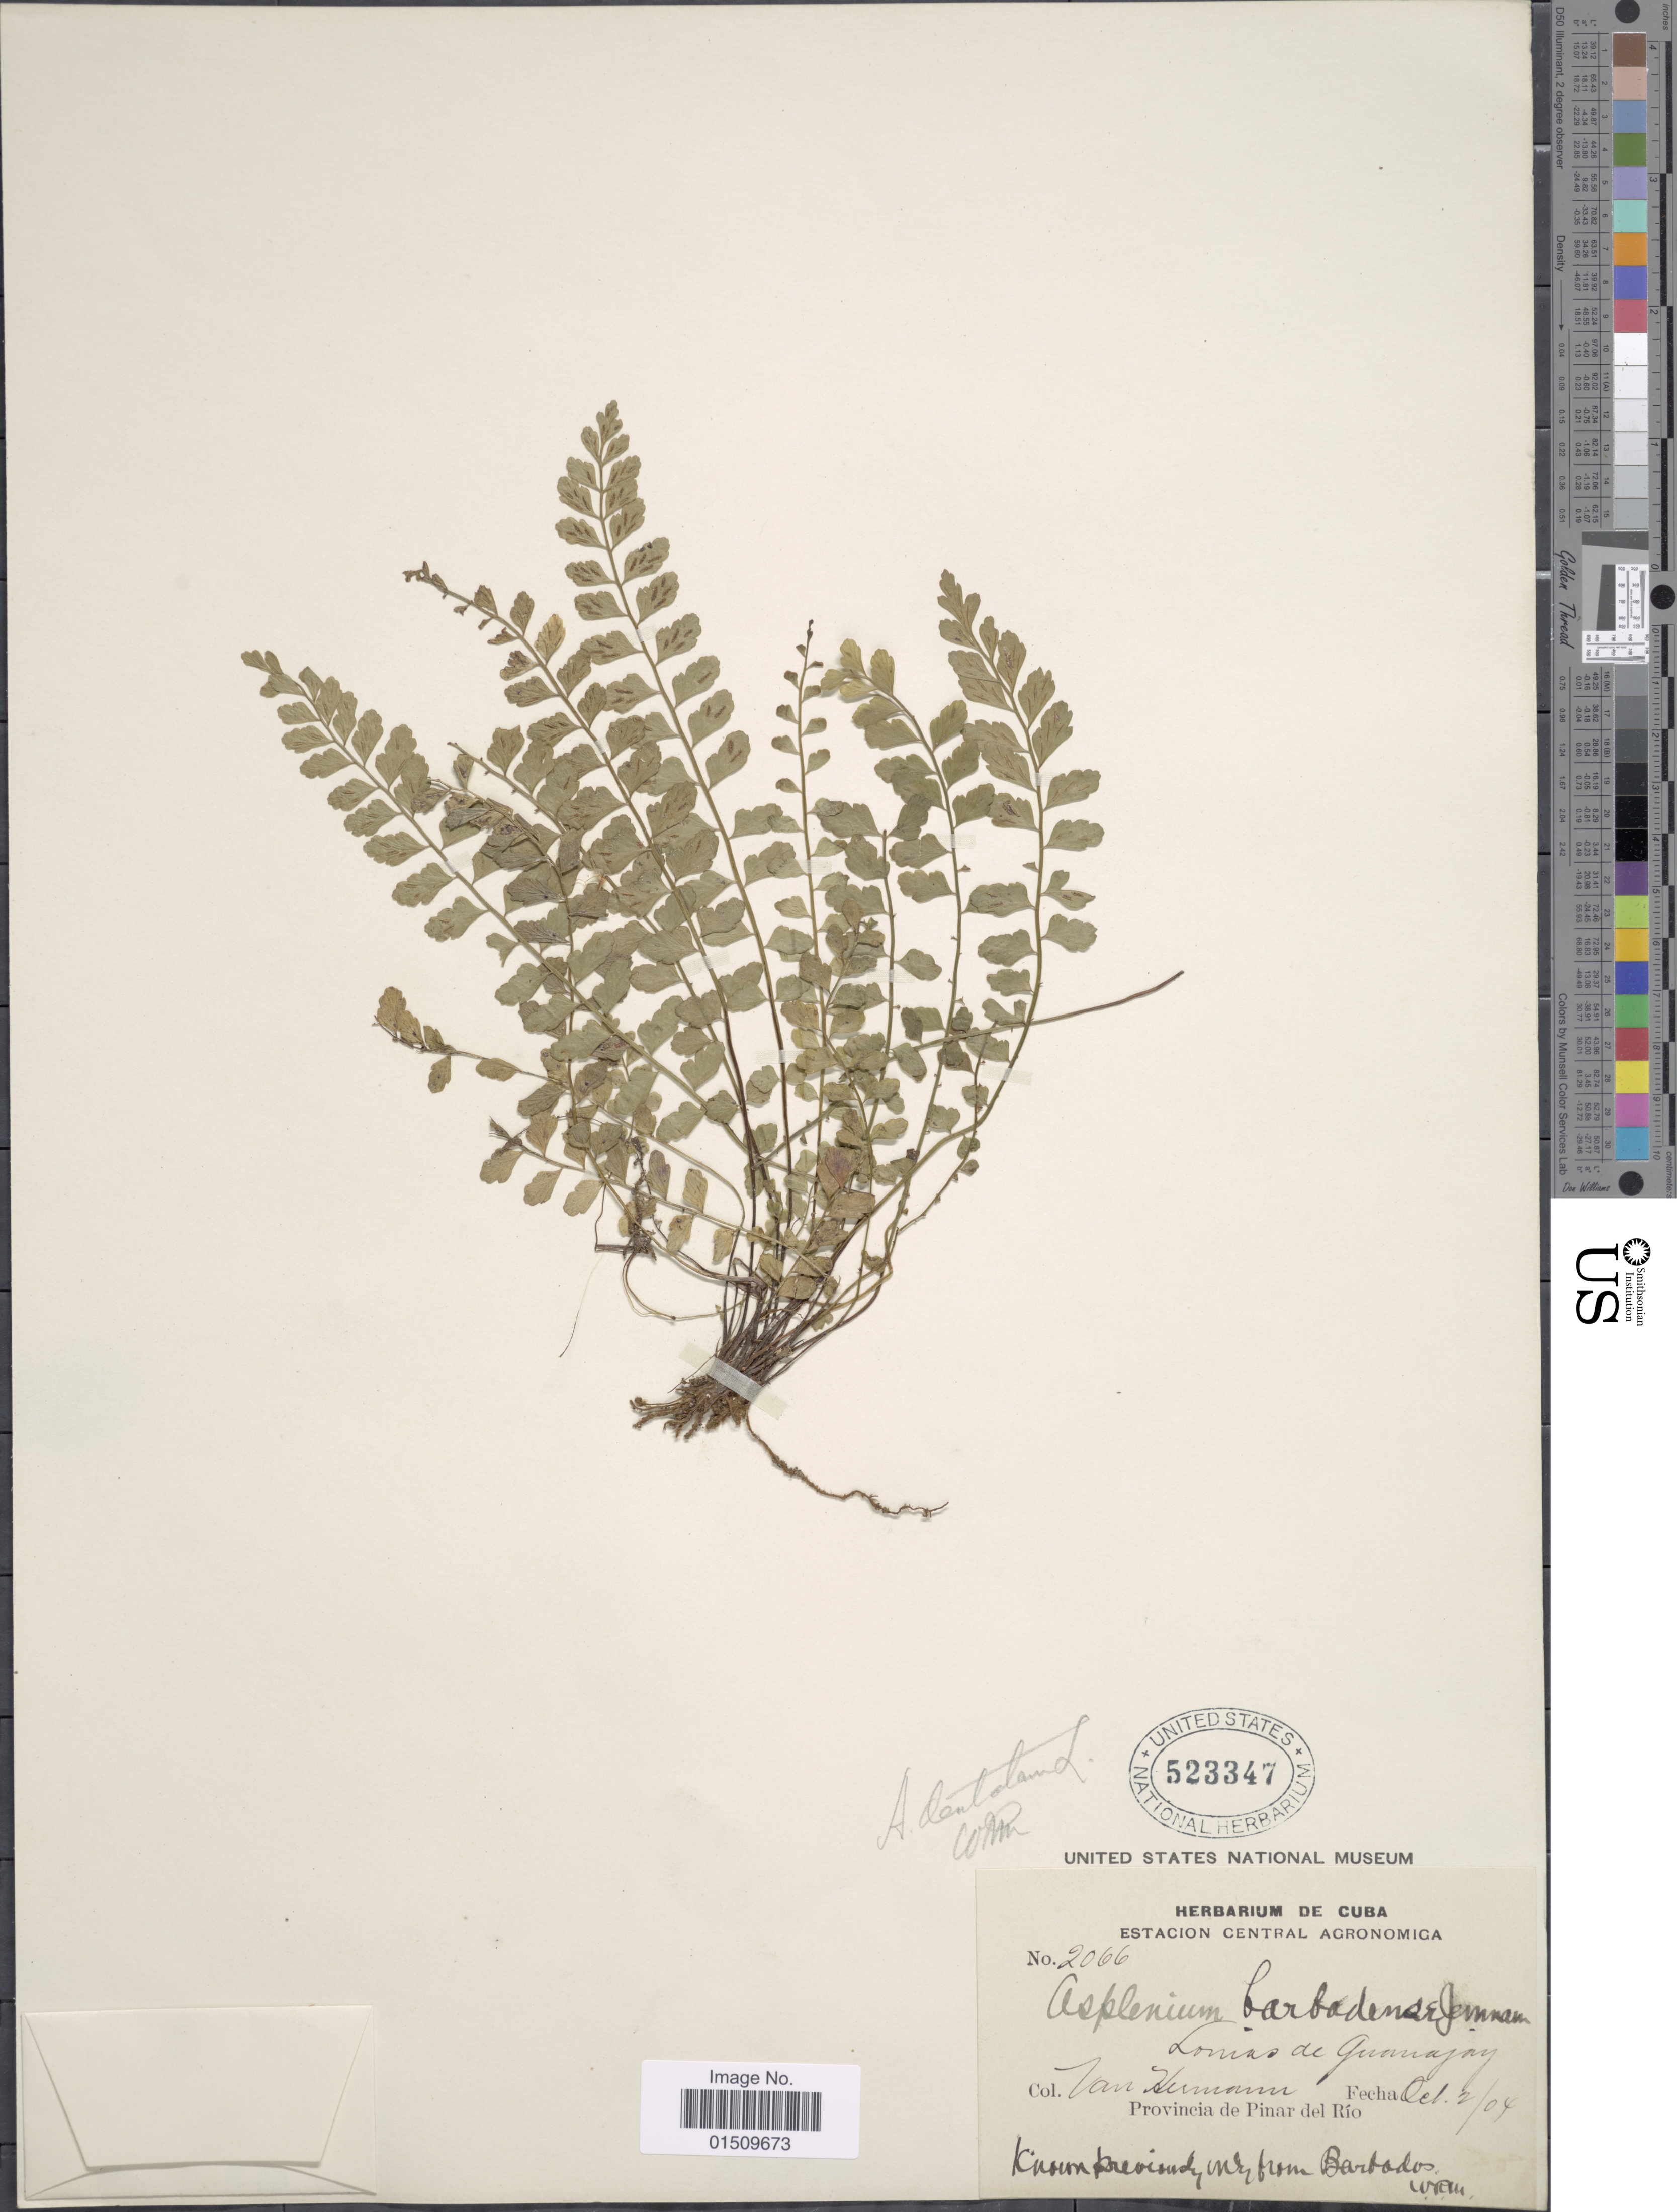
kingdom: Plantae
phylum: Tracheophyta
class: Polypodiopsida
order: Polypodiales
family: Aspleniaceae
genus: Asplenium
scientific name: Asplenium trichomanes-dentatum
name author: L.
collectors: Van Hermann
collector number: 2066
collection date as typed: Transcribed d/m/y: 2/10/4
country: Cuba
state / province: Pinar del Río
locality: Lomas de Guanajay.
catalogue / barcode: US 523347